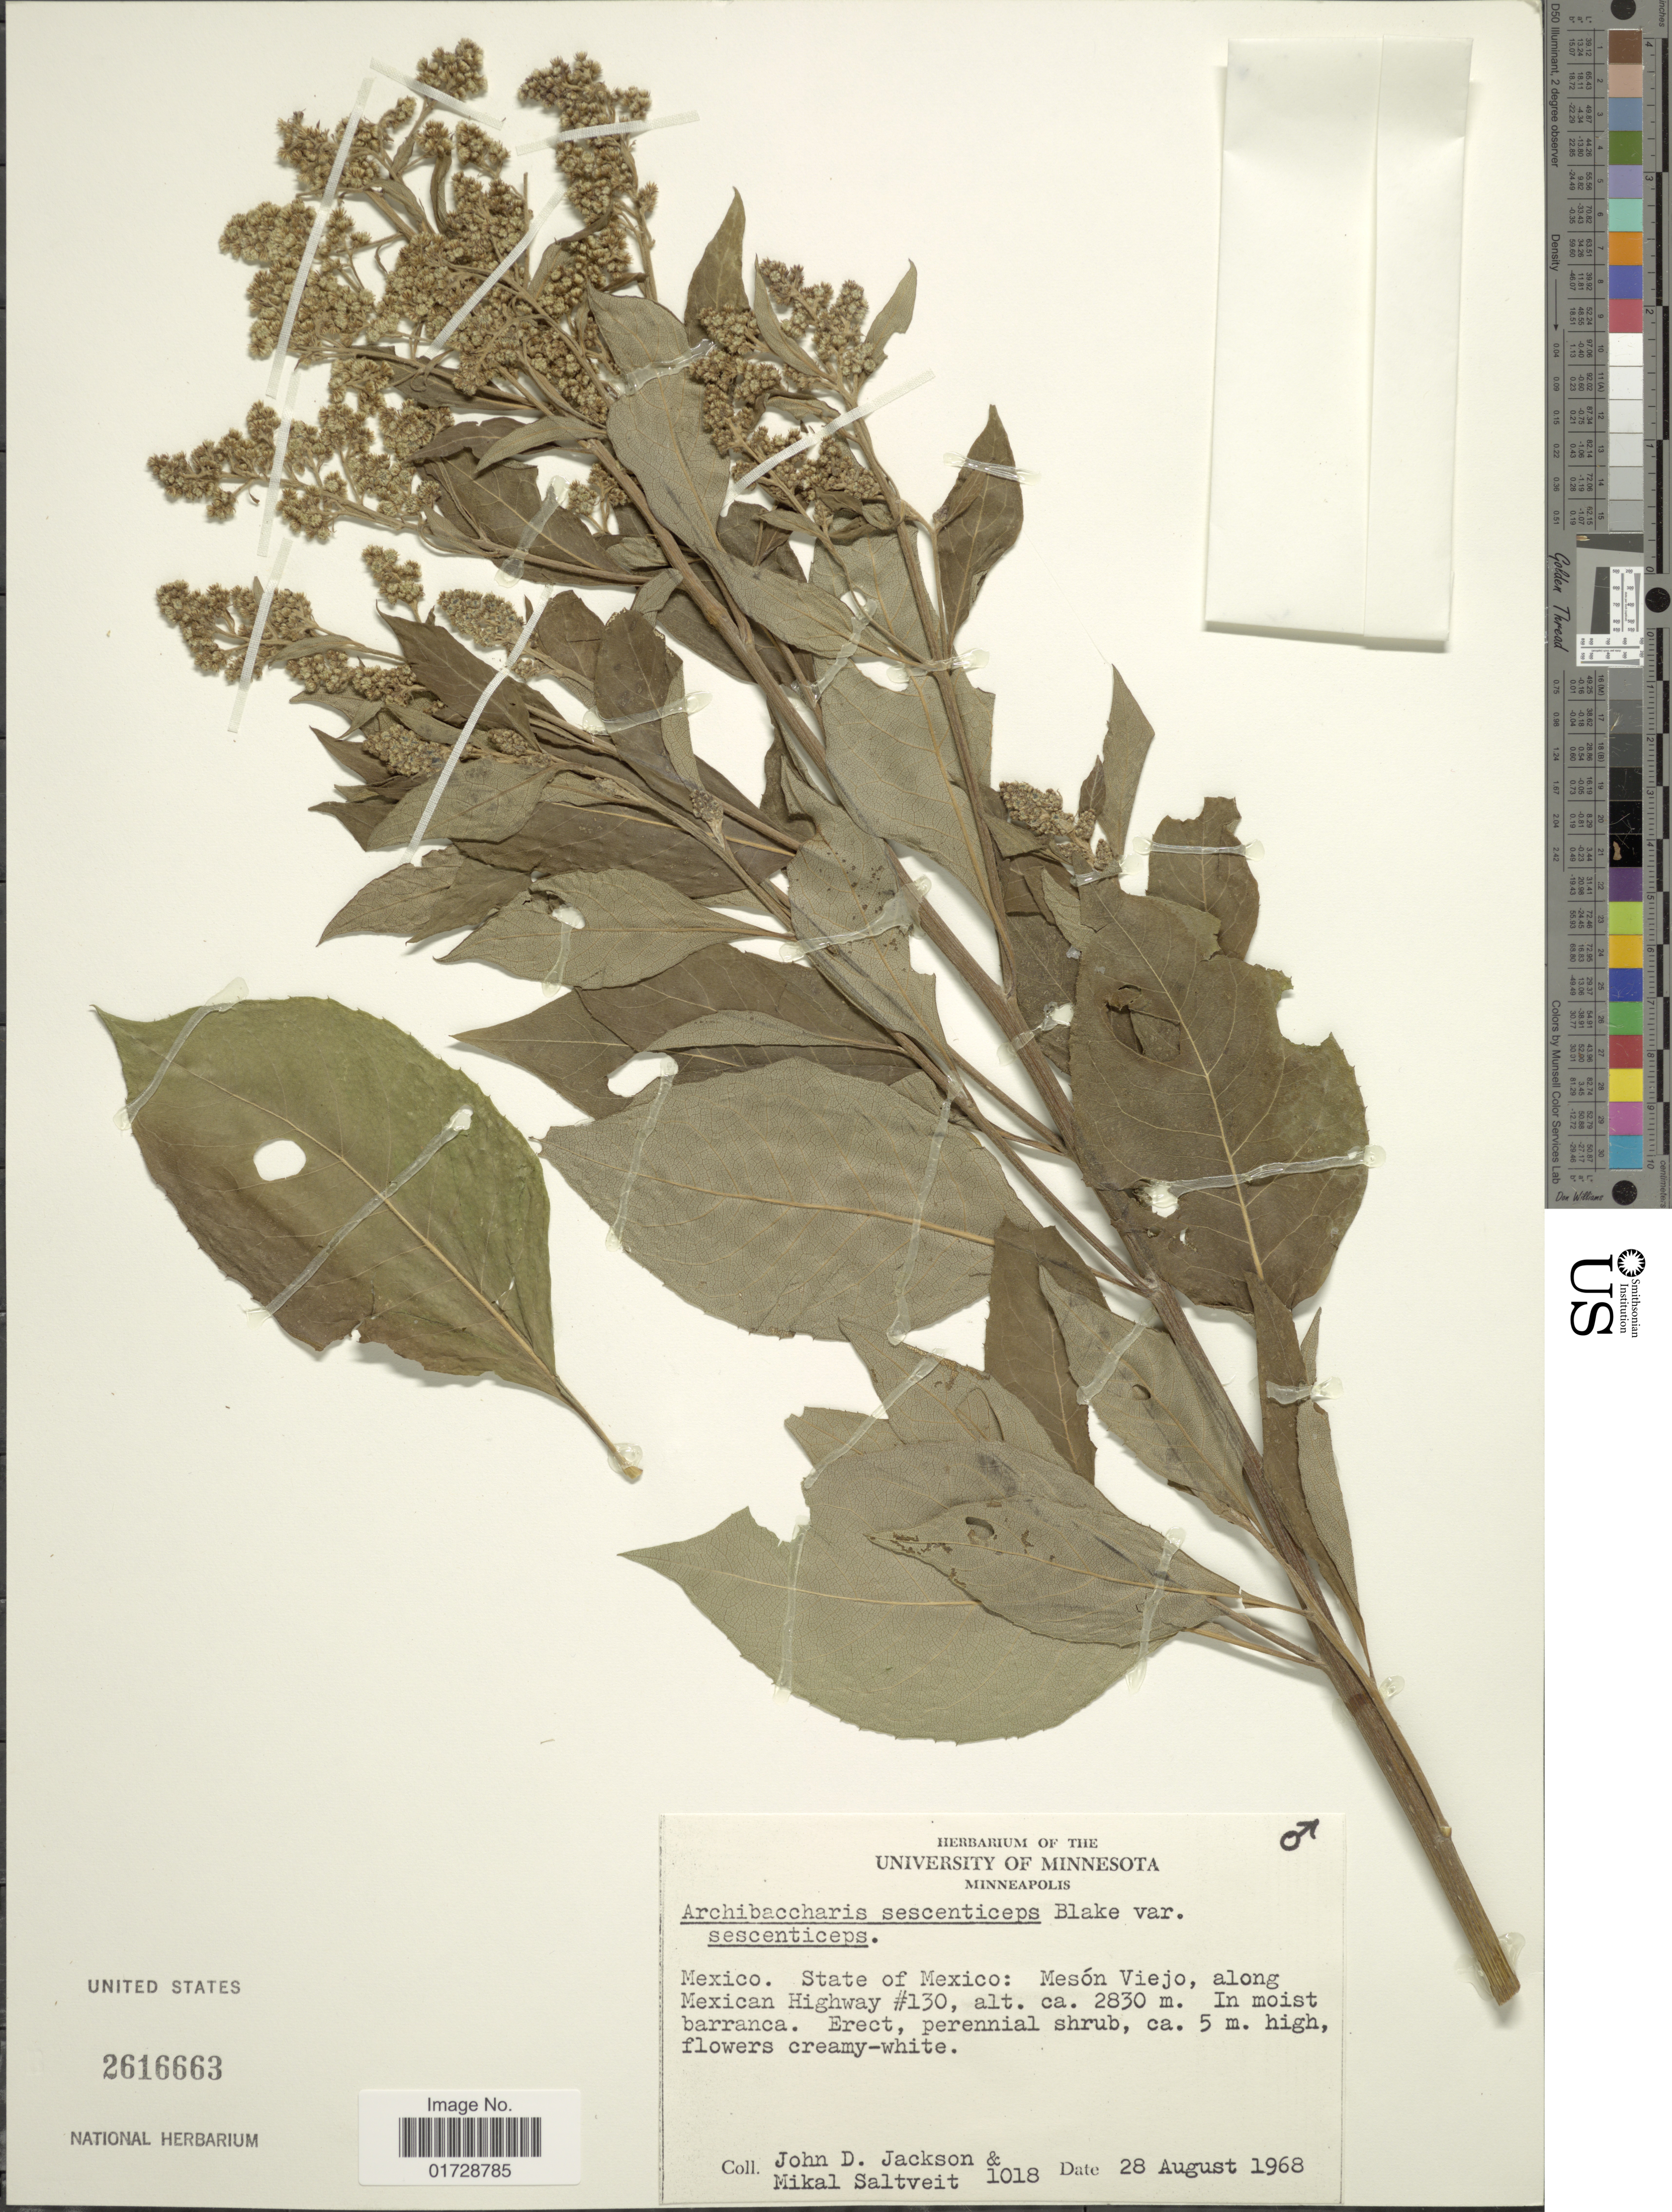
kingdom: Plantae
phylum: Tracheophyta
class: Magnoliopsida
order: Asterales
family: Asteraceae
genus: Archibaccharis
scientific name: Archibaccharis sescenticeps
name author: (S.F. Blake) S.F. Blake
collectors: J. Jackson & M. Saltveit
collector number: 1018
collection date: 1968-08-28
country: Mexico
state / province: México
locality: Meson Viejo, along Mexican Highway #130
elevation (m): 2830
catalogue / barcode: US 2616663